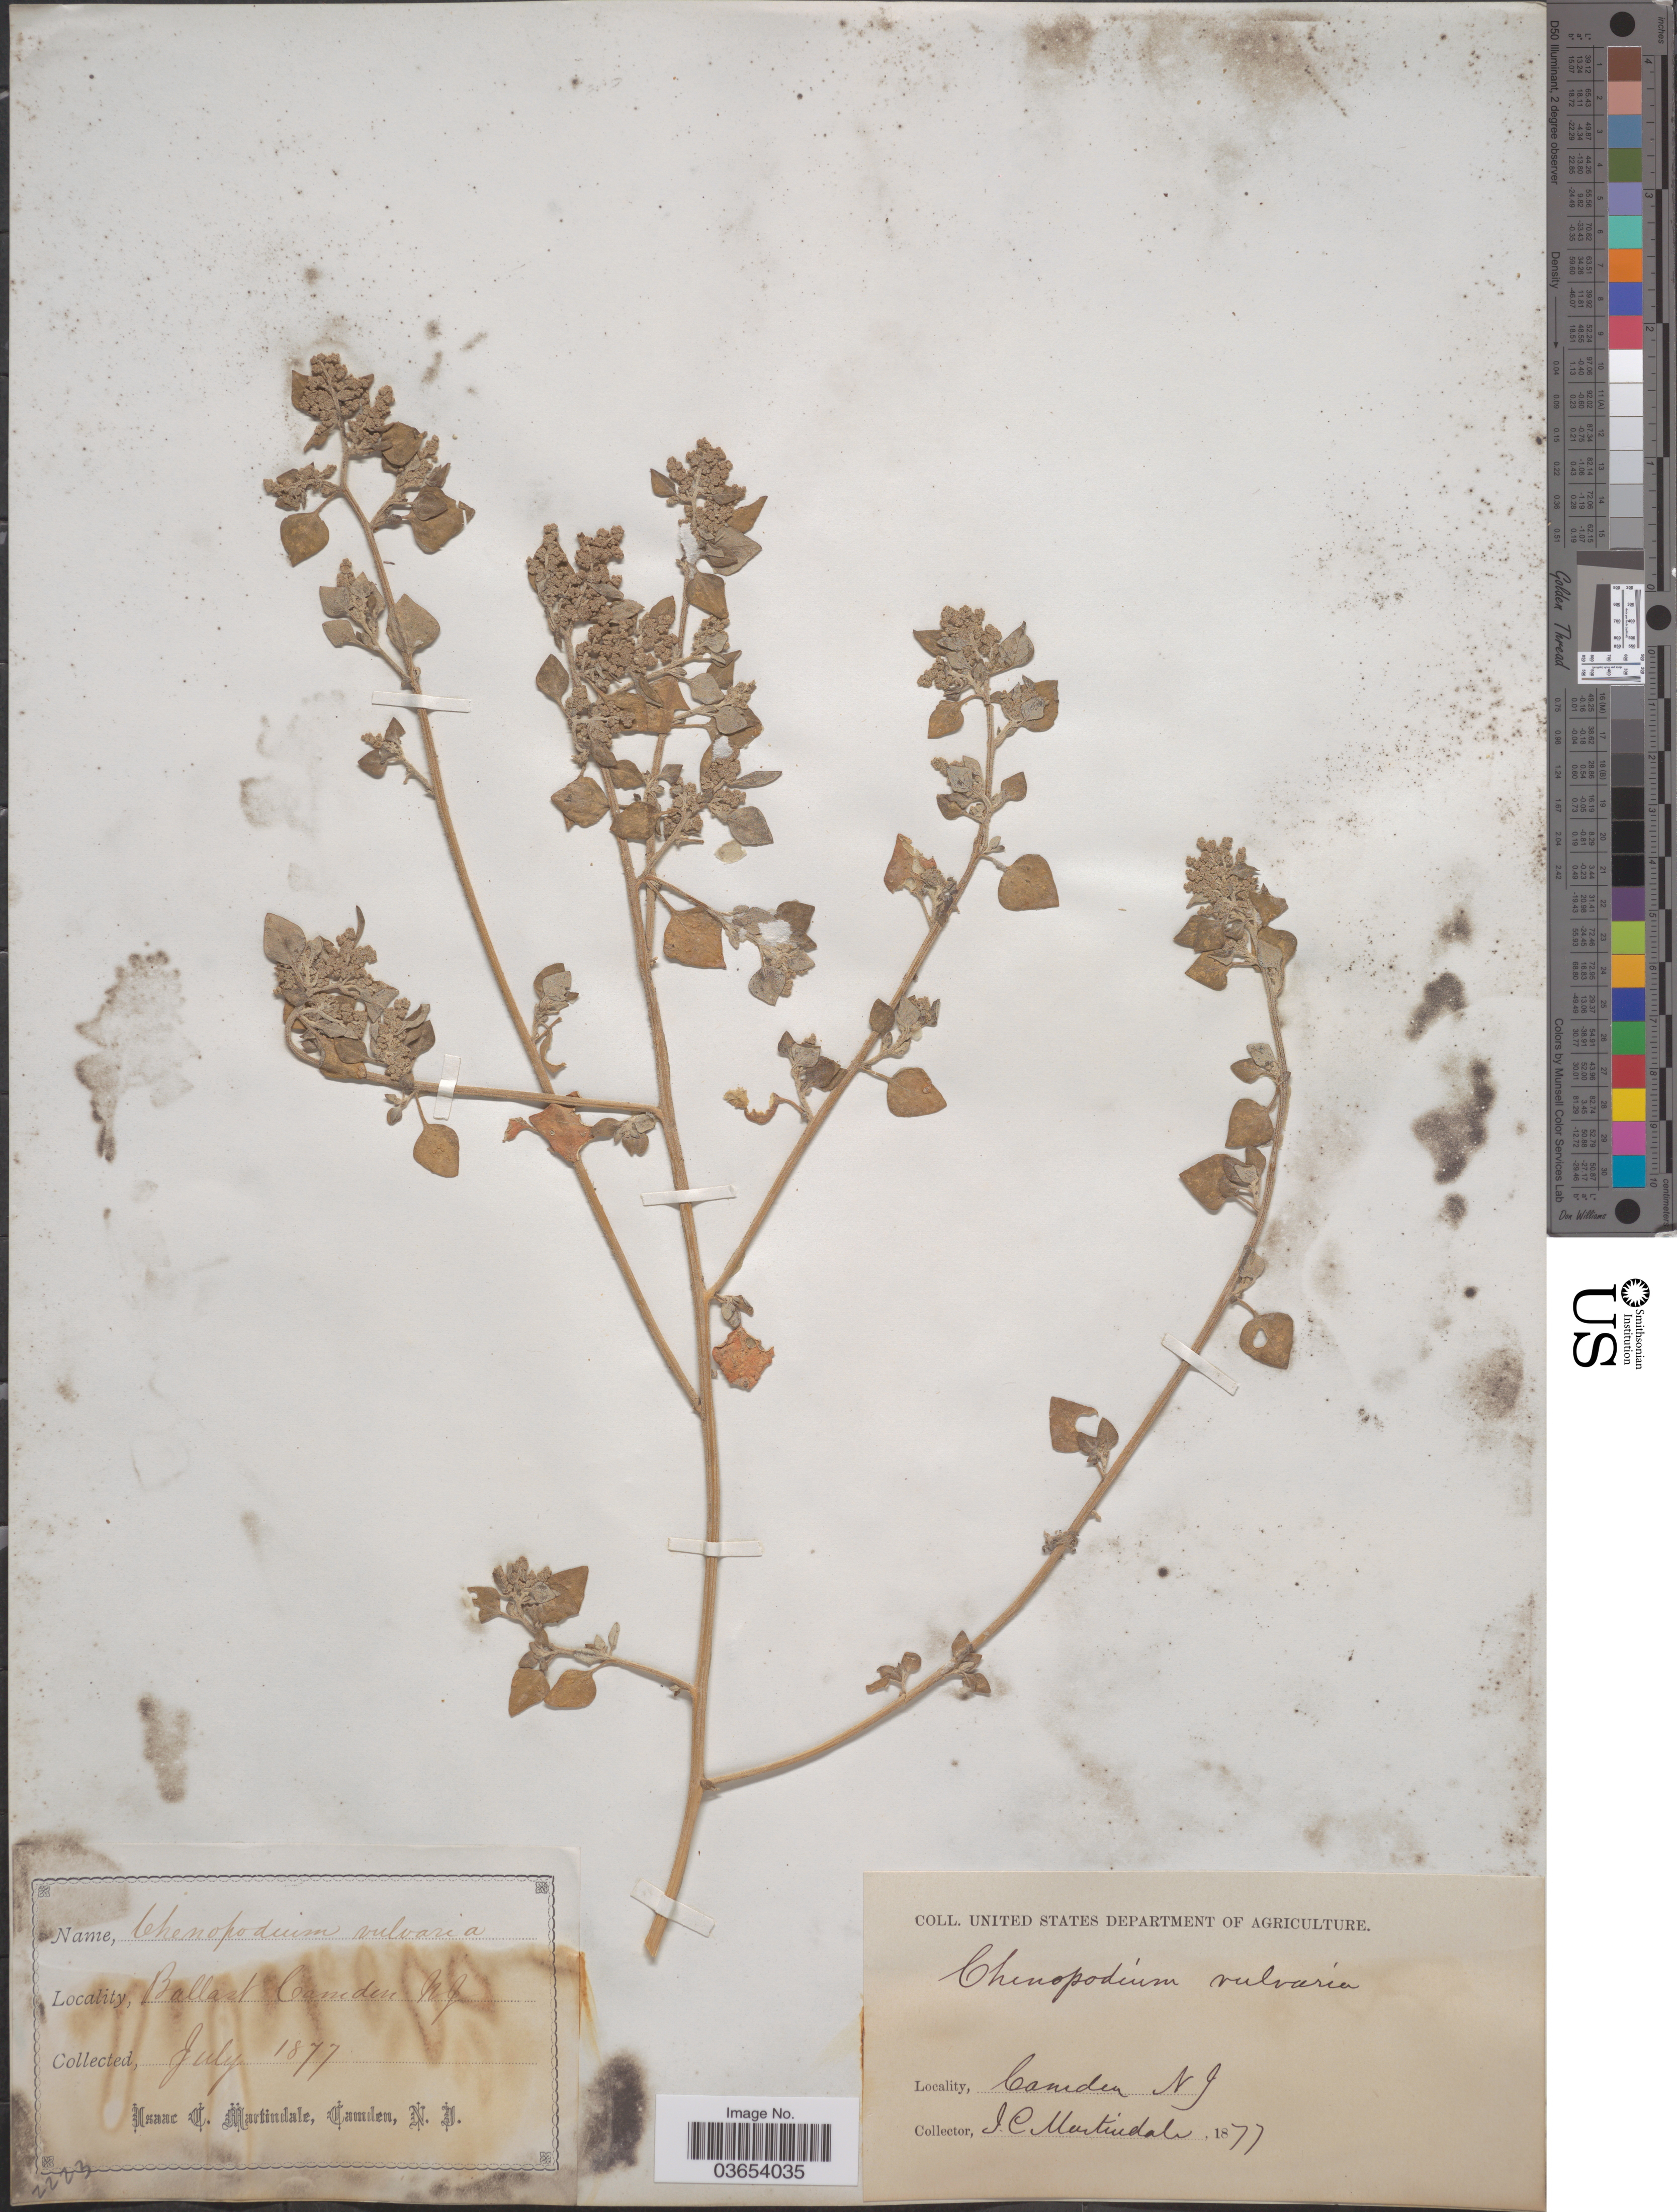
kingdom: Plantae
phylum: Tracheophyta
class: Magnoliopsida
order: Caryophyllales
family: Amaranthaceae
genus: Chenopodium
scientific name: Chenopodium vulvaria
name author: L.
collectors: I. C. Martindale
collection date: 1877-07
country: United States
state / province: New Jersey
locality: Ballast. Camden.